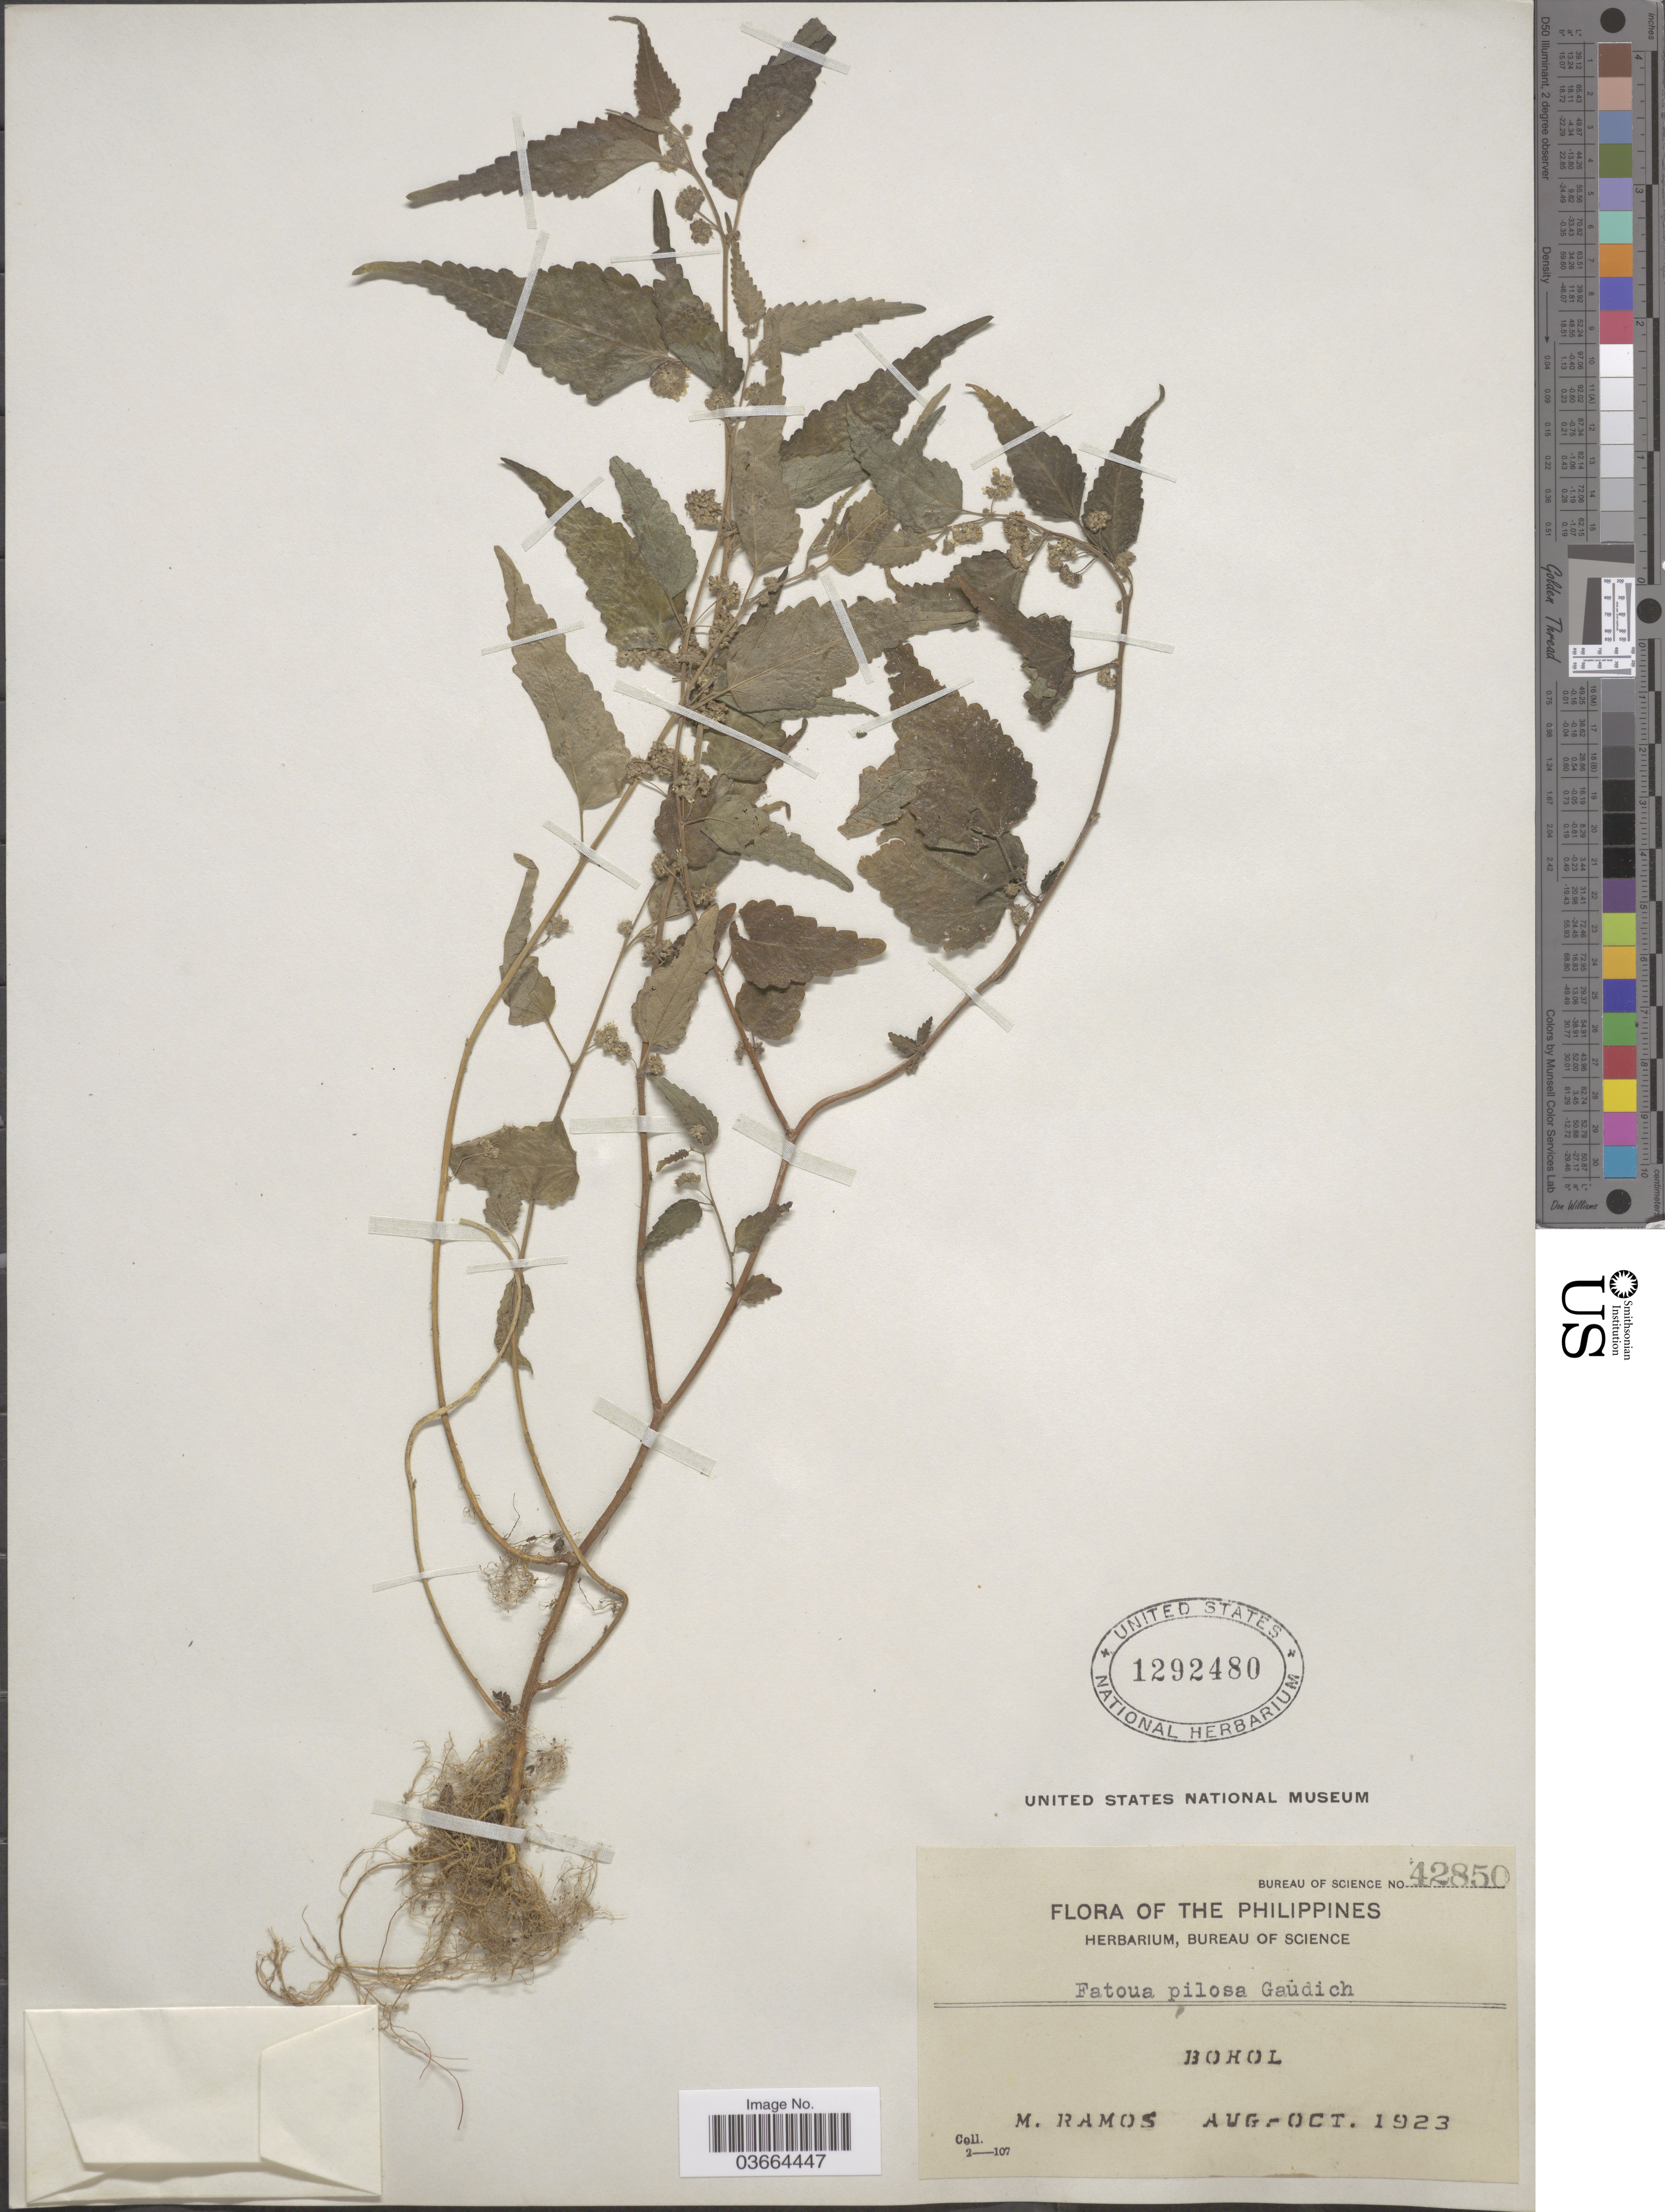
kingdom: Plantae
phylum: Tracheophyta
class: Magnoliopsida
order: Rosales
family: Moraceae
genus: Fatoua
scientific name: Fatoua pilosa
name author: Gaudich.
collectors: M. Ramos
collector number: Bureau of Science 42850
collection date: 1923-08/1923-10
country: Philippines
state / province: Central Visayas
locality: Bohol.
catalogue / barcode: US 1292480